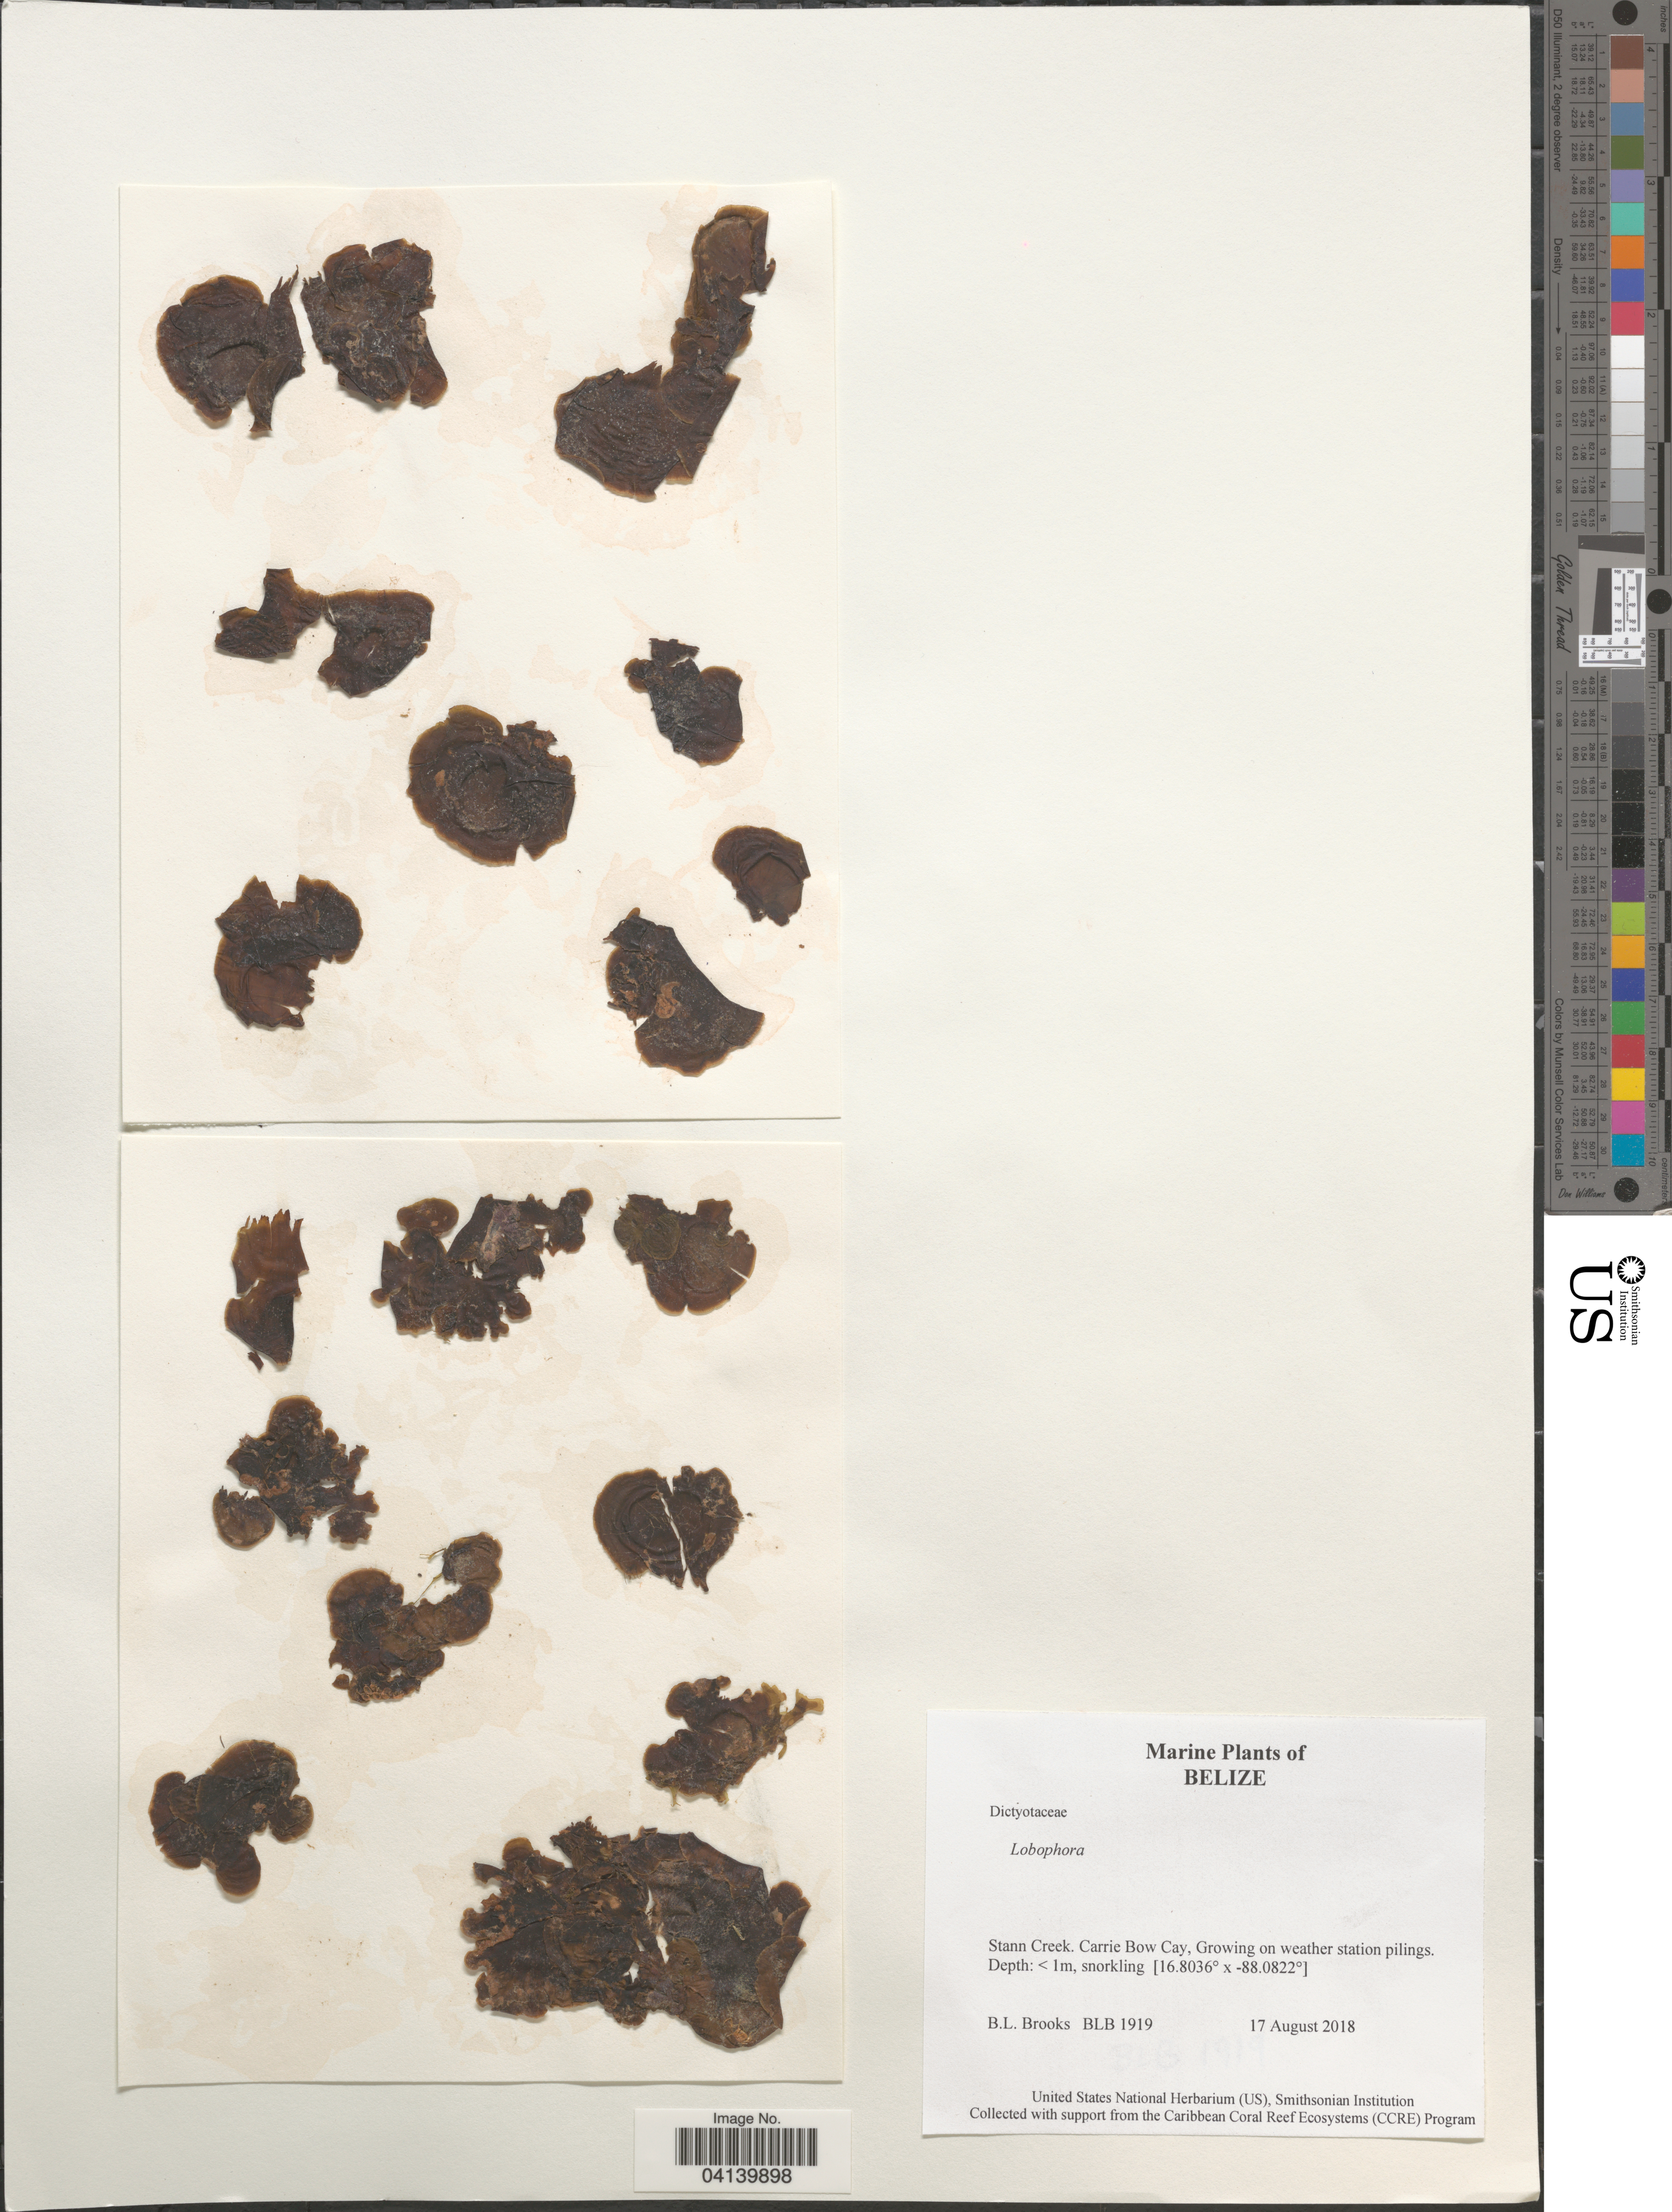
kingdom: Chromista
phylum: Ochrophyta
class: Phaeophyceae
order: Dictyotales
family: Dictyotaceae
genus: Lobophora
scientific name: Lobophora sp.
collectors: B. Brooks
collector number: BLB 1919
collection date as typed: Transcribed d/m/y: 17/8/2018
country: Belize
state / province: Stann Creek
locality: Carrie Bow Cay.